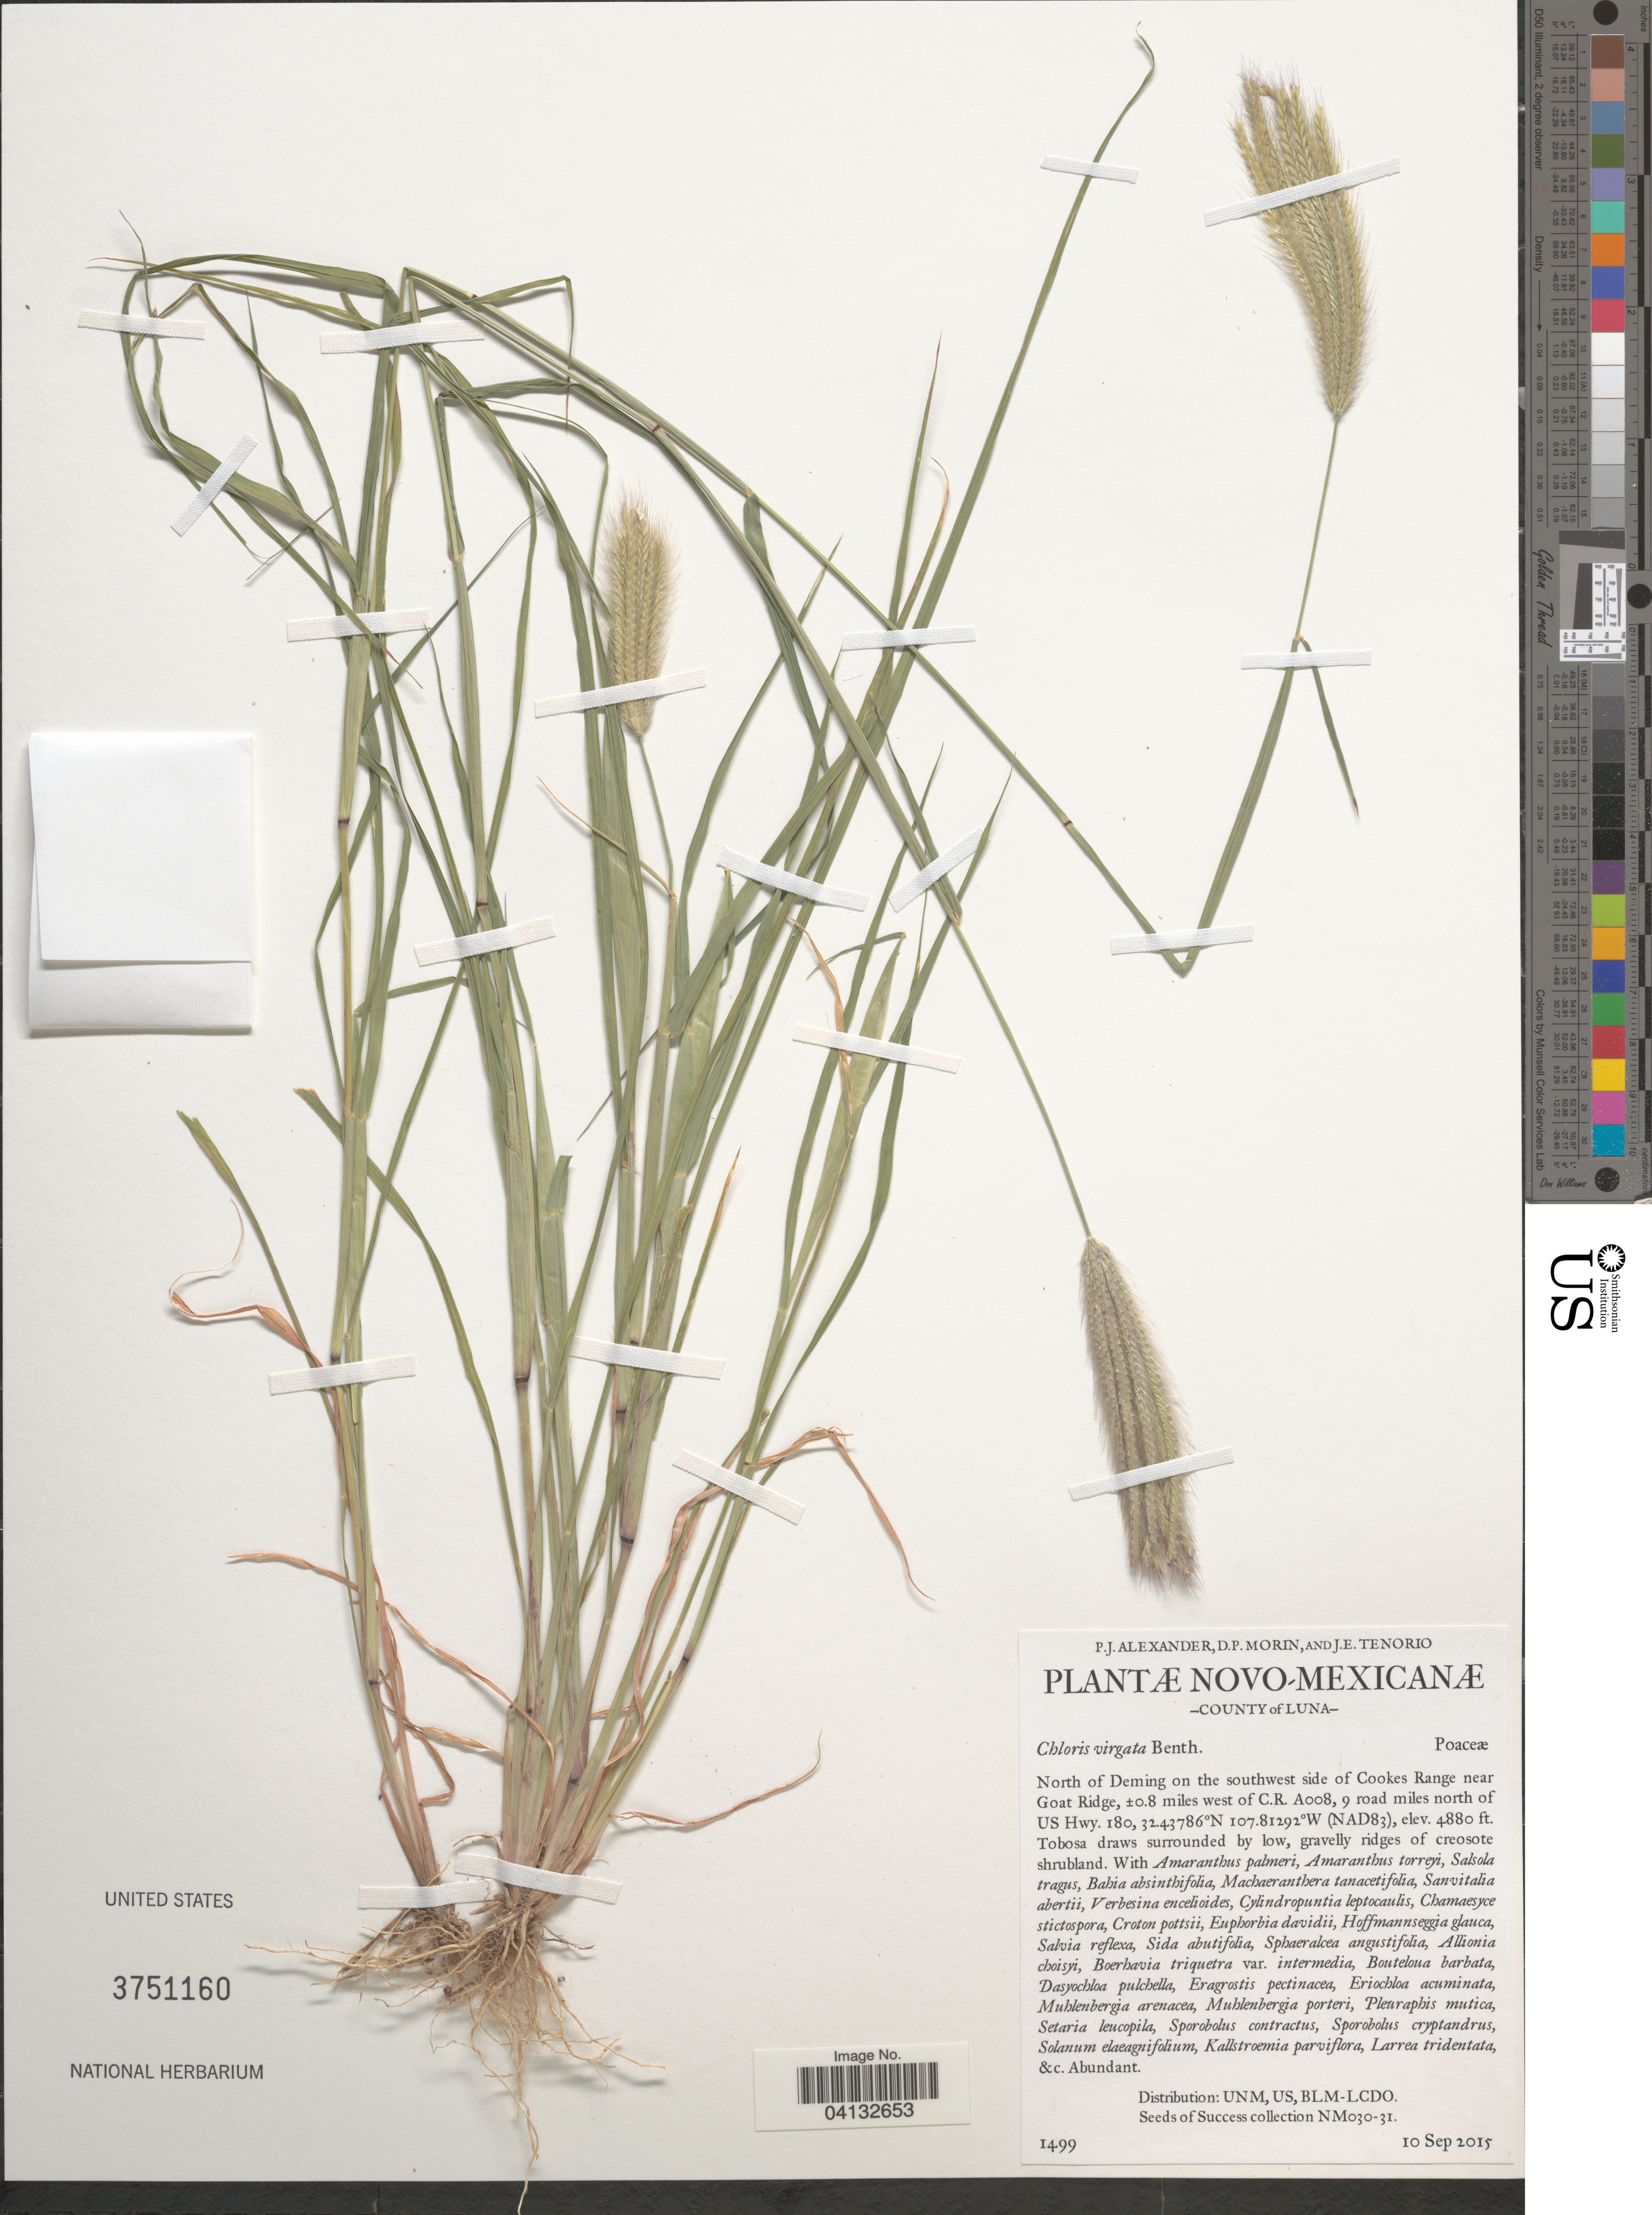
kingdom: Plantae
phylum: Tracheophyta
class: Liliopsida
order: Poales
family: Poaceae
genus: Chloris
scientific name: Chloris virgata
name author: Sw.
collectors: P. Alexander, D. Morin & J. Tenorio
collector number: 1499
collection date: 2015-09-10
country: United States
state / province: New Mexico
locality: County of Luna. North of Deming on the southwest side of Cookes Range near Goat Ridge, ±0.8 miles west of C.R. A008, 9 road miles north of US Hwy. 180.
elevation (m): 1487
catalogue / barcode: US 3751160